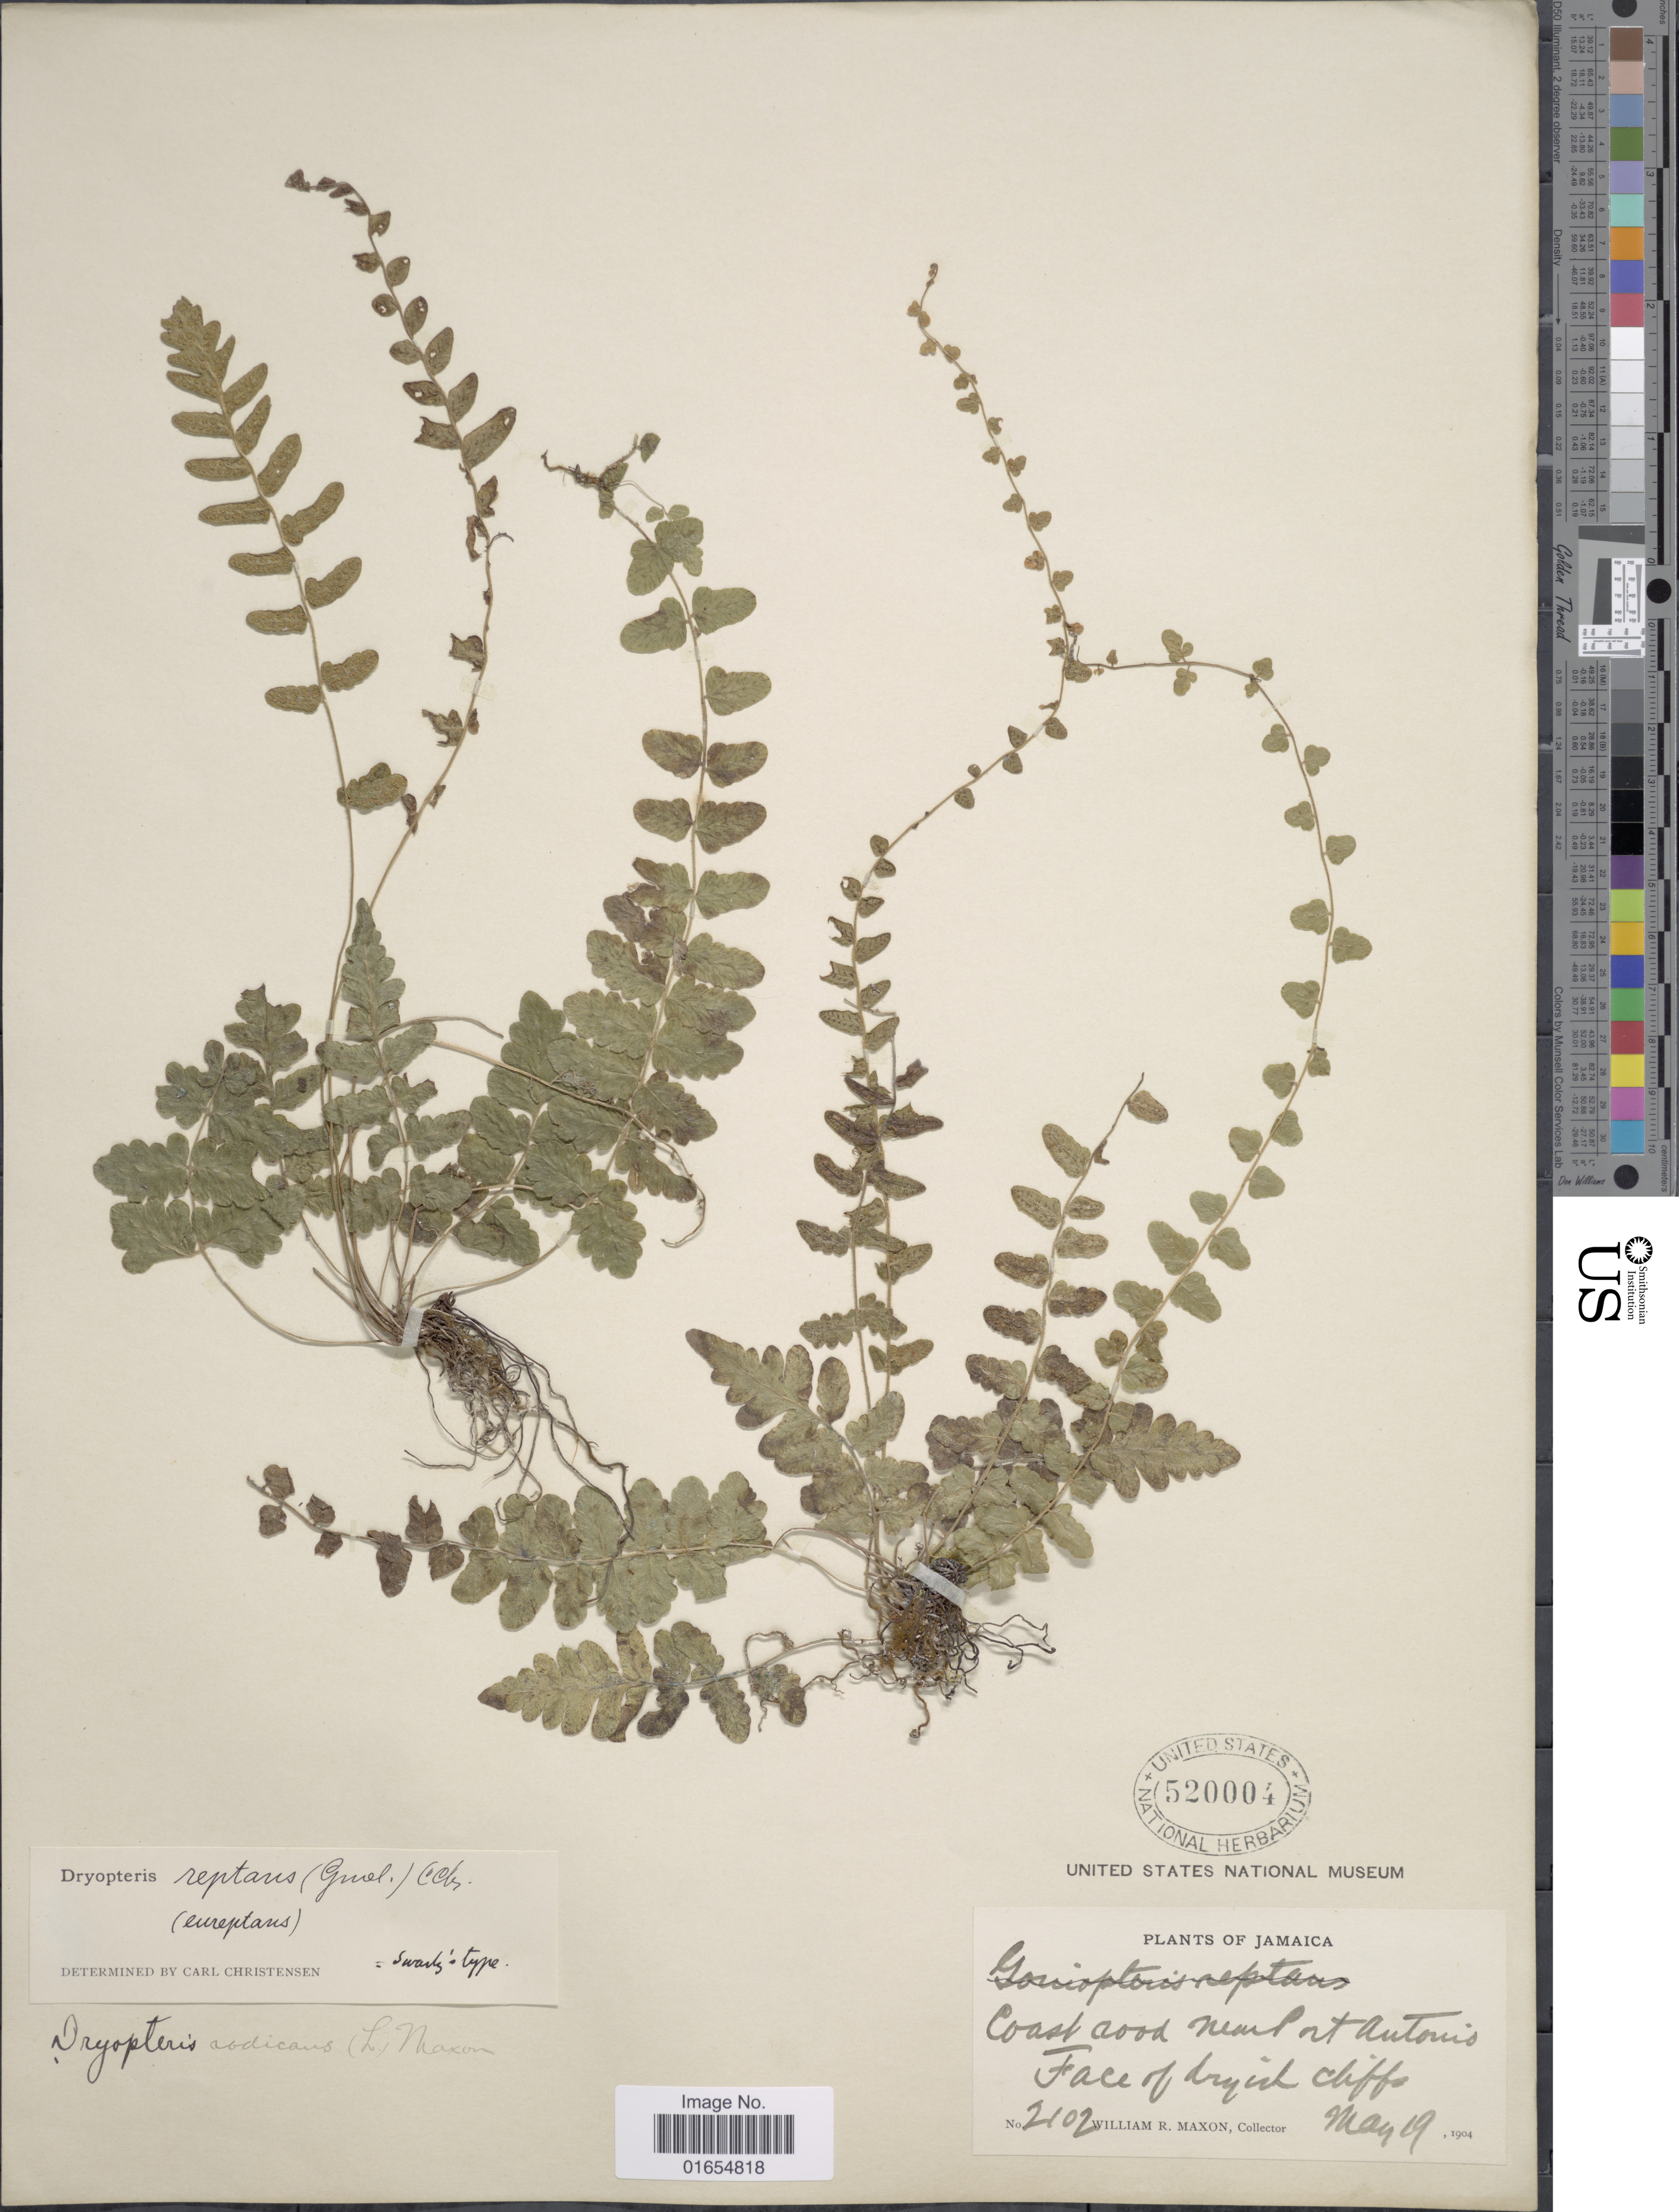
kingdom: Plantae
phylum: Tracheophyta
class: Polypodiopsida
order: Polypodiales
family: Thelypteridaceae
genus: Goniopteris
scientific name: Goniopteris reptans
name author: (J.F. Gmel.) C. Presl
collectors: W. R. Maxon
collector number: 2102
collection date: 1904-05-19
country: Jamaica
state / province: Portland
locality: Coast road near Port Antonio, face of dryish cliffs.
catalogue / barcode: US 520004